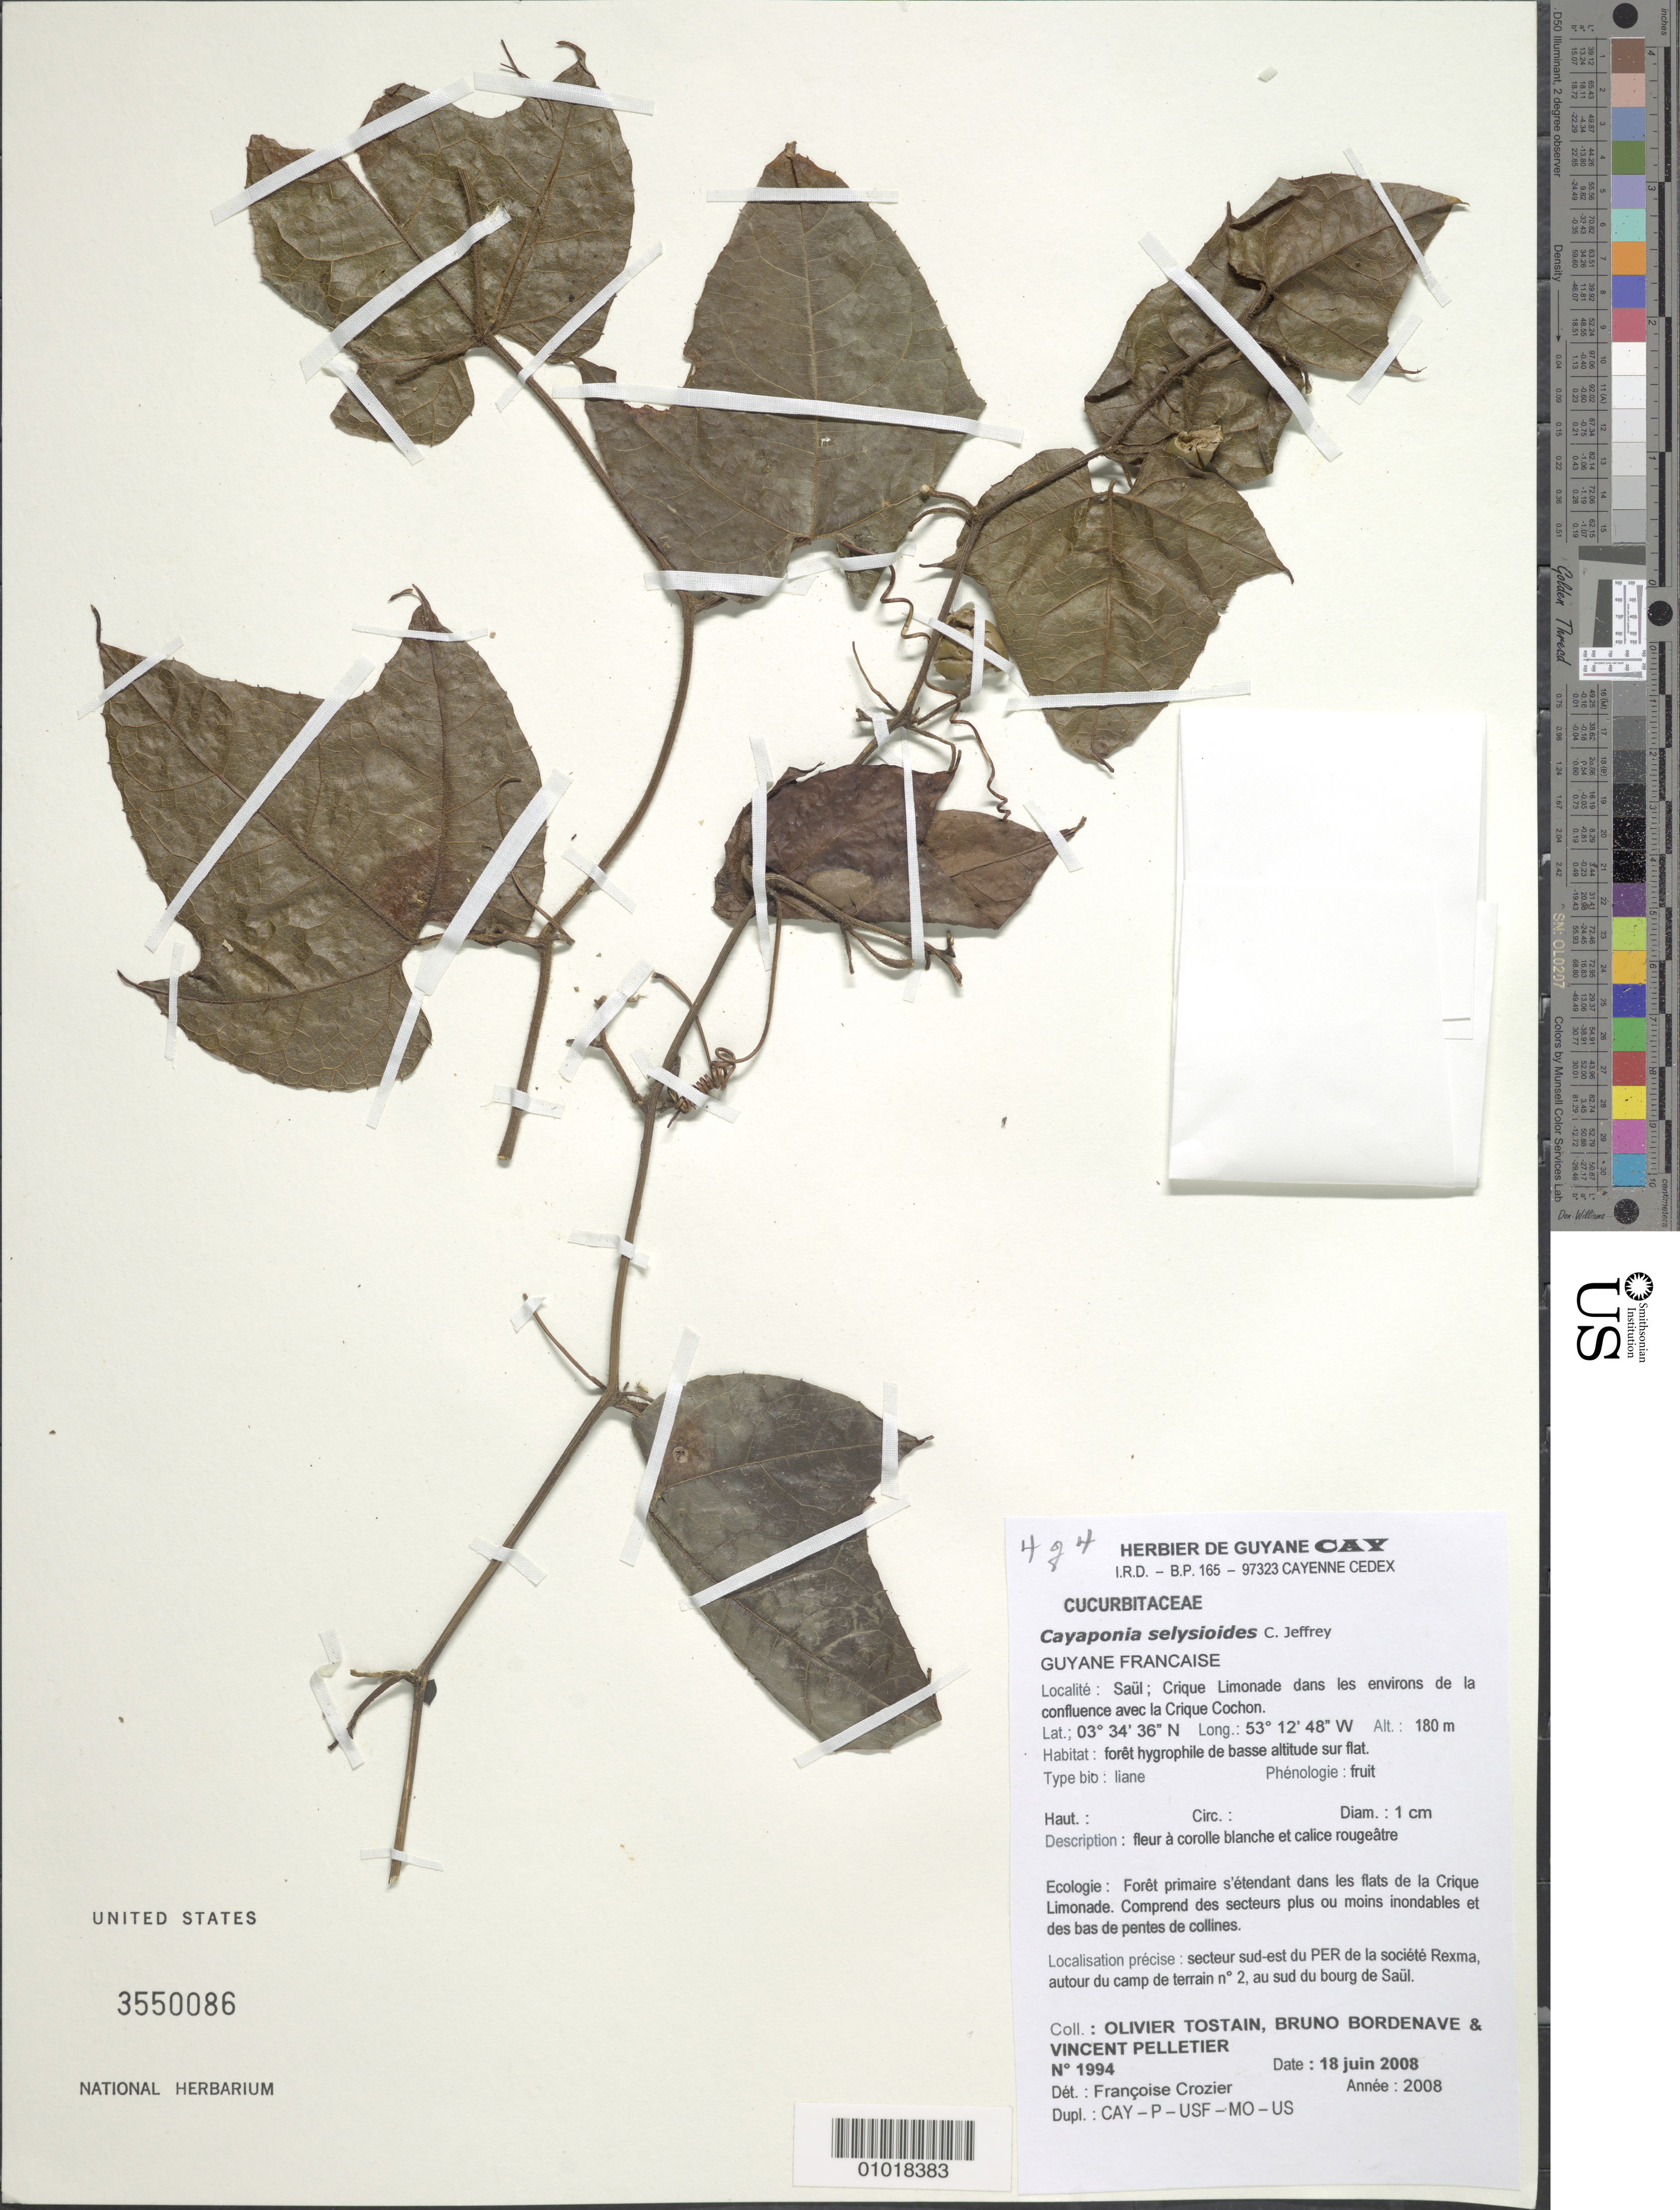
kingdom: Plantae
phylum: Tracheophyta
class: Magnoliopsida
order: Cucurbitales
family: Cucurbitaceae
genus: Cayaponia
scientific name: Cayaponia selysioides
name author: C. Jeffrey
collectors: O. Tostain, B. Bordenave & V. Pelletier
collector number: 1994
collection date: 2008-06-18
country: French Guiana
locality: Guyane Francaise. Saul; Crique Limonade dans les environs de la confluence avec la Crique Cochon.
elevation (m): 180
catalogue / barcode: US 3550086